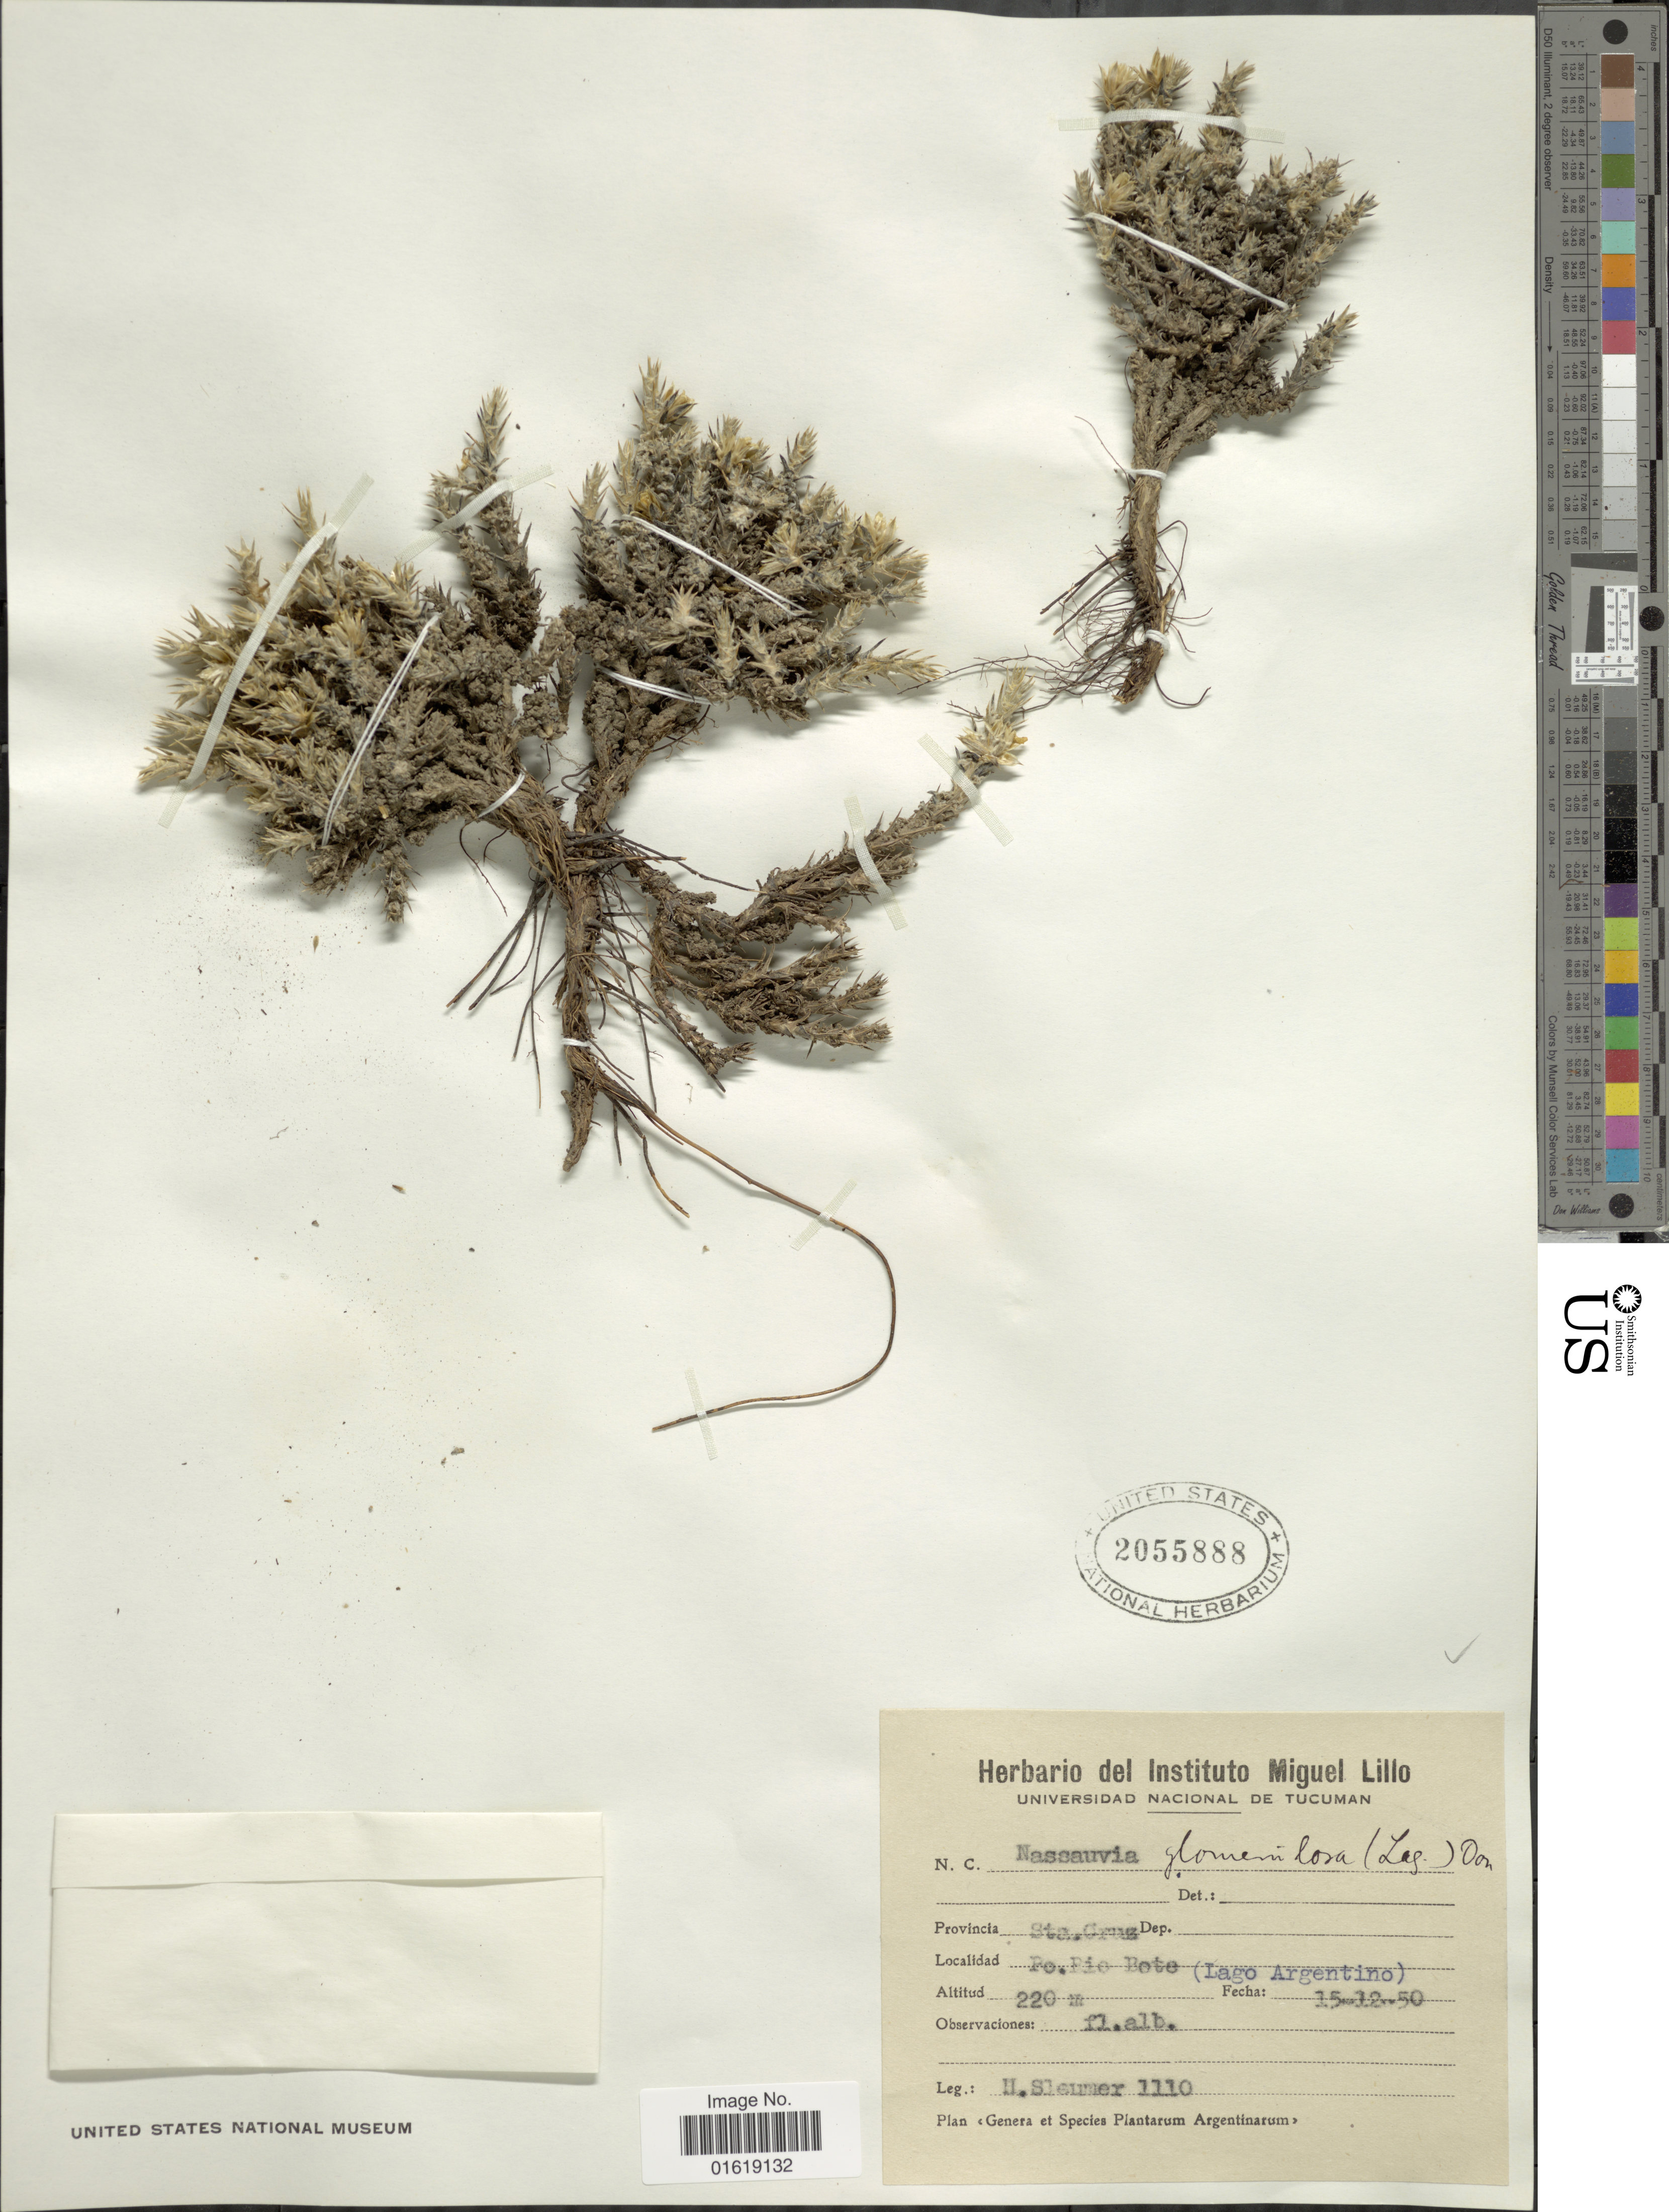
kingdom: Plantae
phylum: Tracheophyta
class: Magnoliopsida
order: Asterales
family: Asteraceae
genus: Nassauvia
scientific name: Nassauvia glomerulosa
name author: (Lag. ex Lindl.) D. Don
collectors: H. O. Sleumer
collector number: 1110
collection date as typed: Transcribed d/m/y: 15/12/50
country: Argentina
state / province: Santa Cruz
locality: Provincia Sta. Cruz. Po. Rio Bote (Lago Argentino).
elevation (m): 220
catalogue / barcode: US 2055888